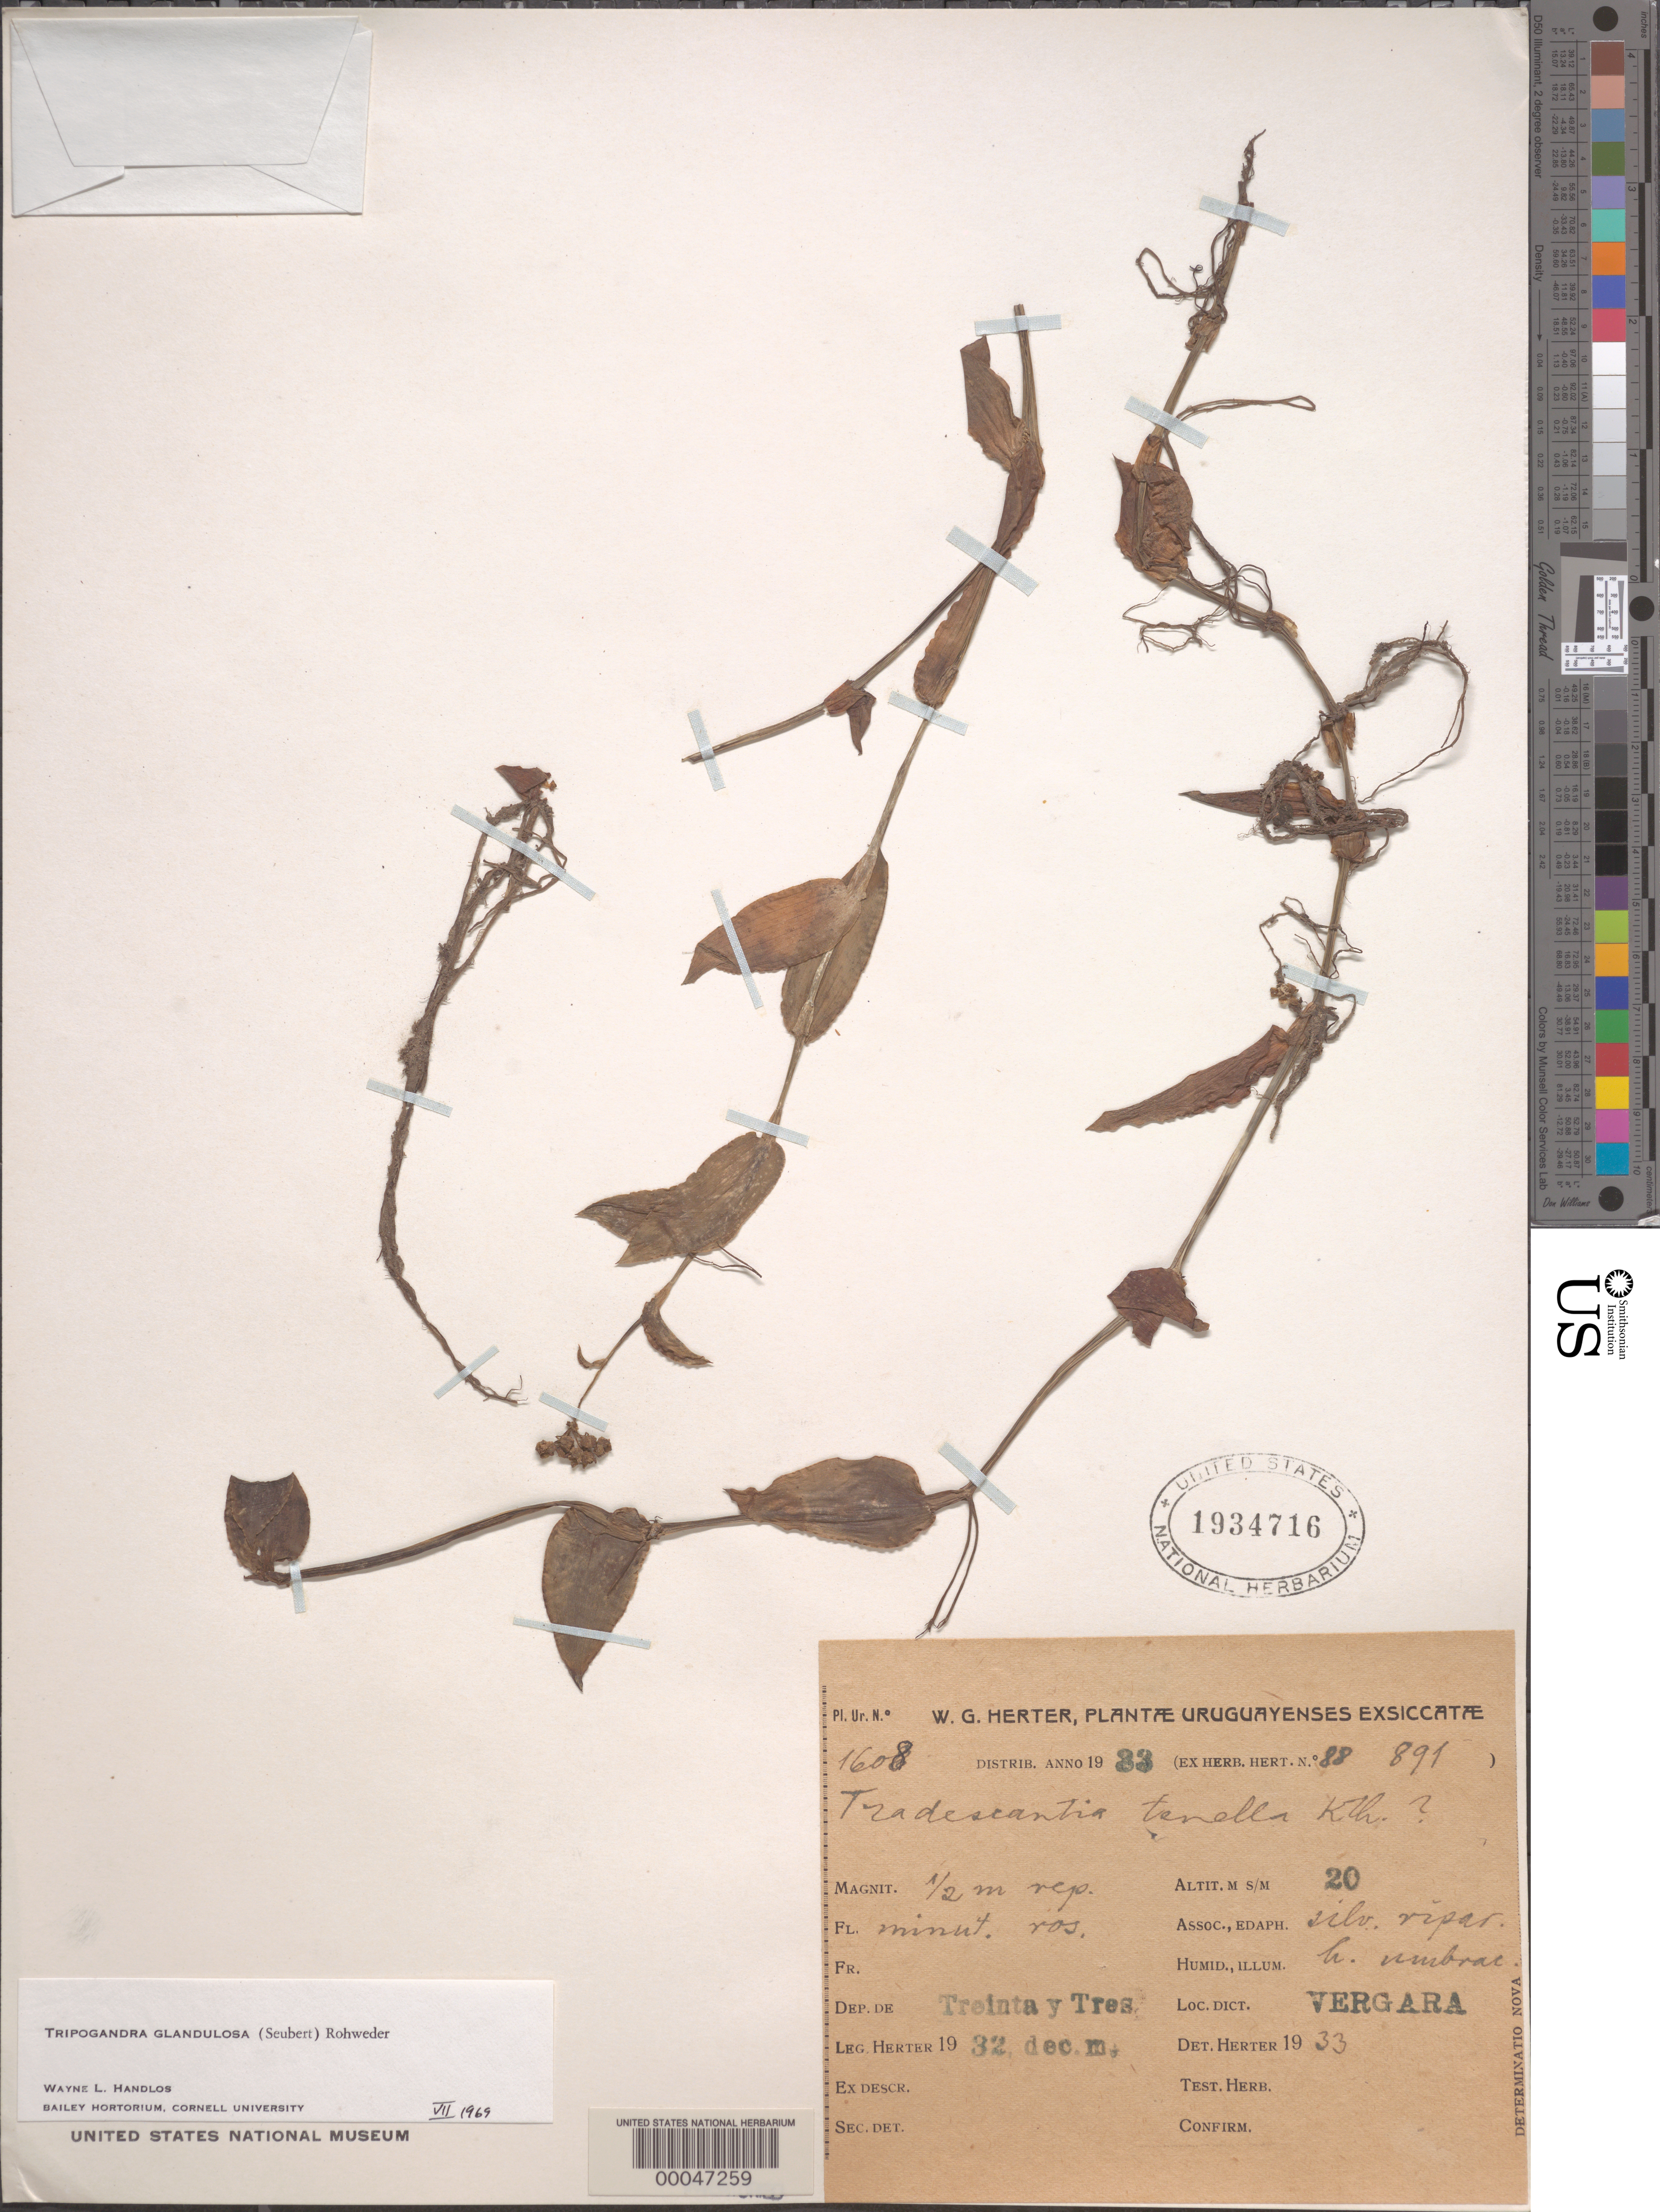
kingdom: Plantae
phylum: Tracheophyta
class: Liliopsida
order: Commelinales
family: Commelinaceae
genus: Tripogandra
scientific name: Tripogandra glandulosa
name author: (Seub.) Rohweder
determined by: Handlos, W. L.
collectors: W. G. Herter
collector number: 1608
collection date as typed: Dec 1932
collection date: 1932-12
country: Uruguay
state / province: Treinta Y Tres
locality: Vergara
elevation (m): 20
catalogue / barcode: US 1934716